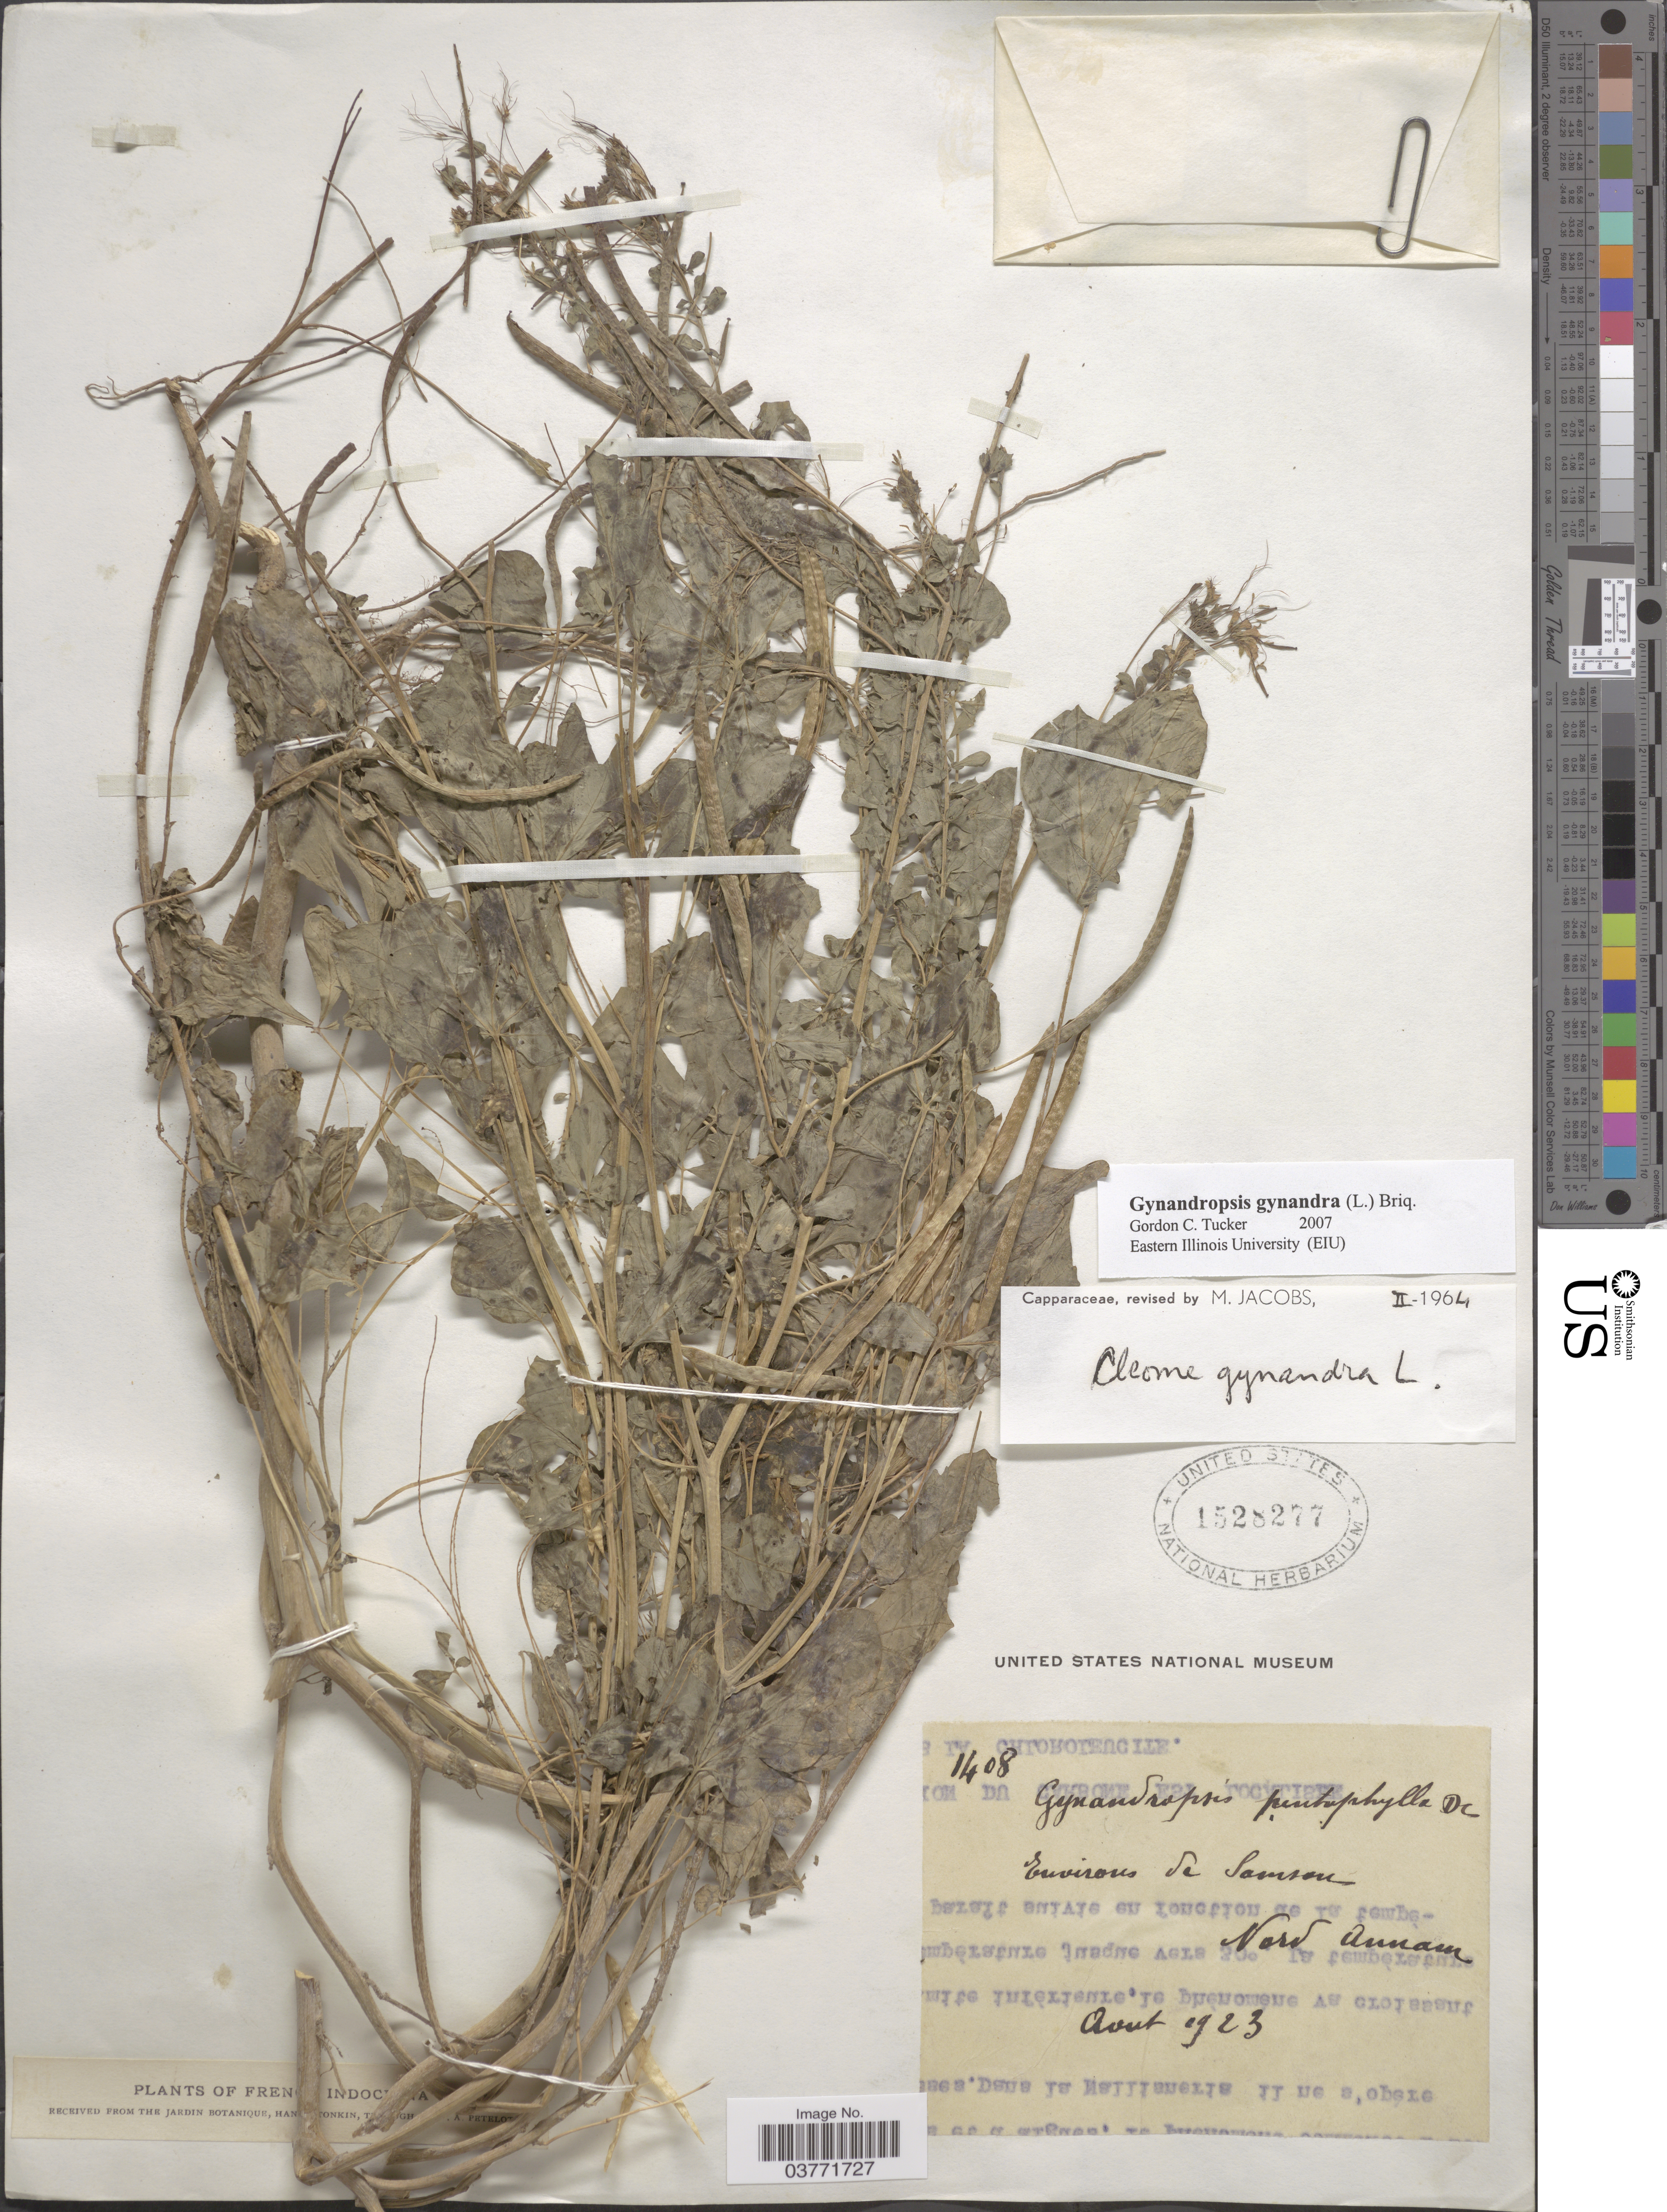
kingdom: Plantae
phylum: Tracheophyta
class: Magnoliopsida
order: Brassicales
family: Cleomaceae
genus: Gynandropsis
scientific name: Gynandropsis gynandra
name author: (L.) Briq.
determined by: Tucker, G. C.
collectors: A. Petelot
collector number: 1408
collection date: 1923-08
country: Vietnam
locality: French Indochina. Environs de Samson. Nord Annam.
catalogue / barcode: US 1528277